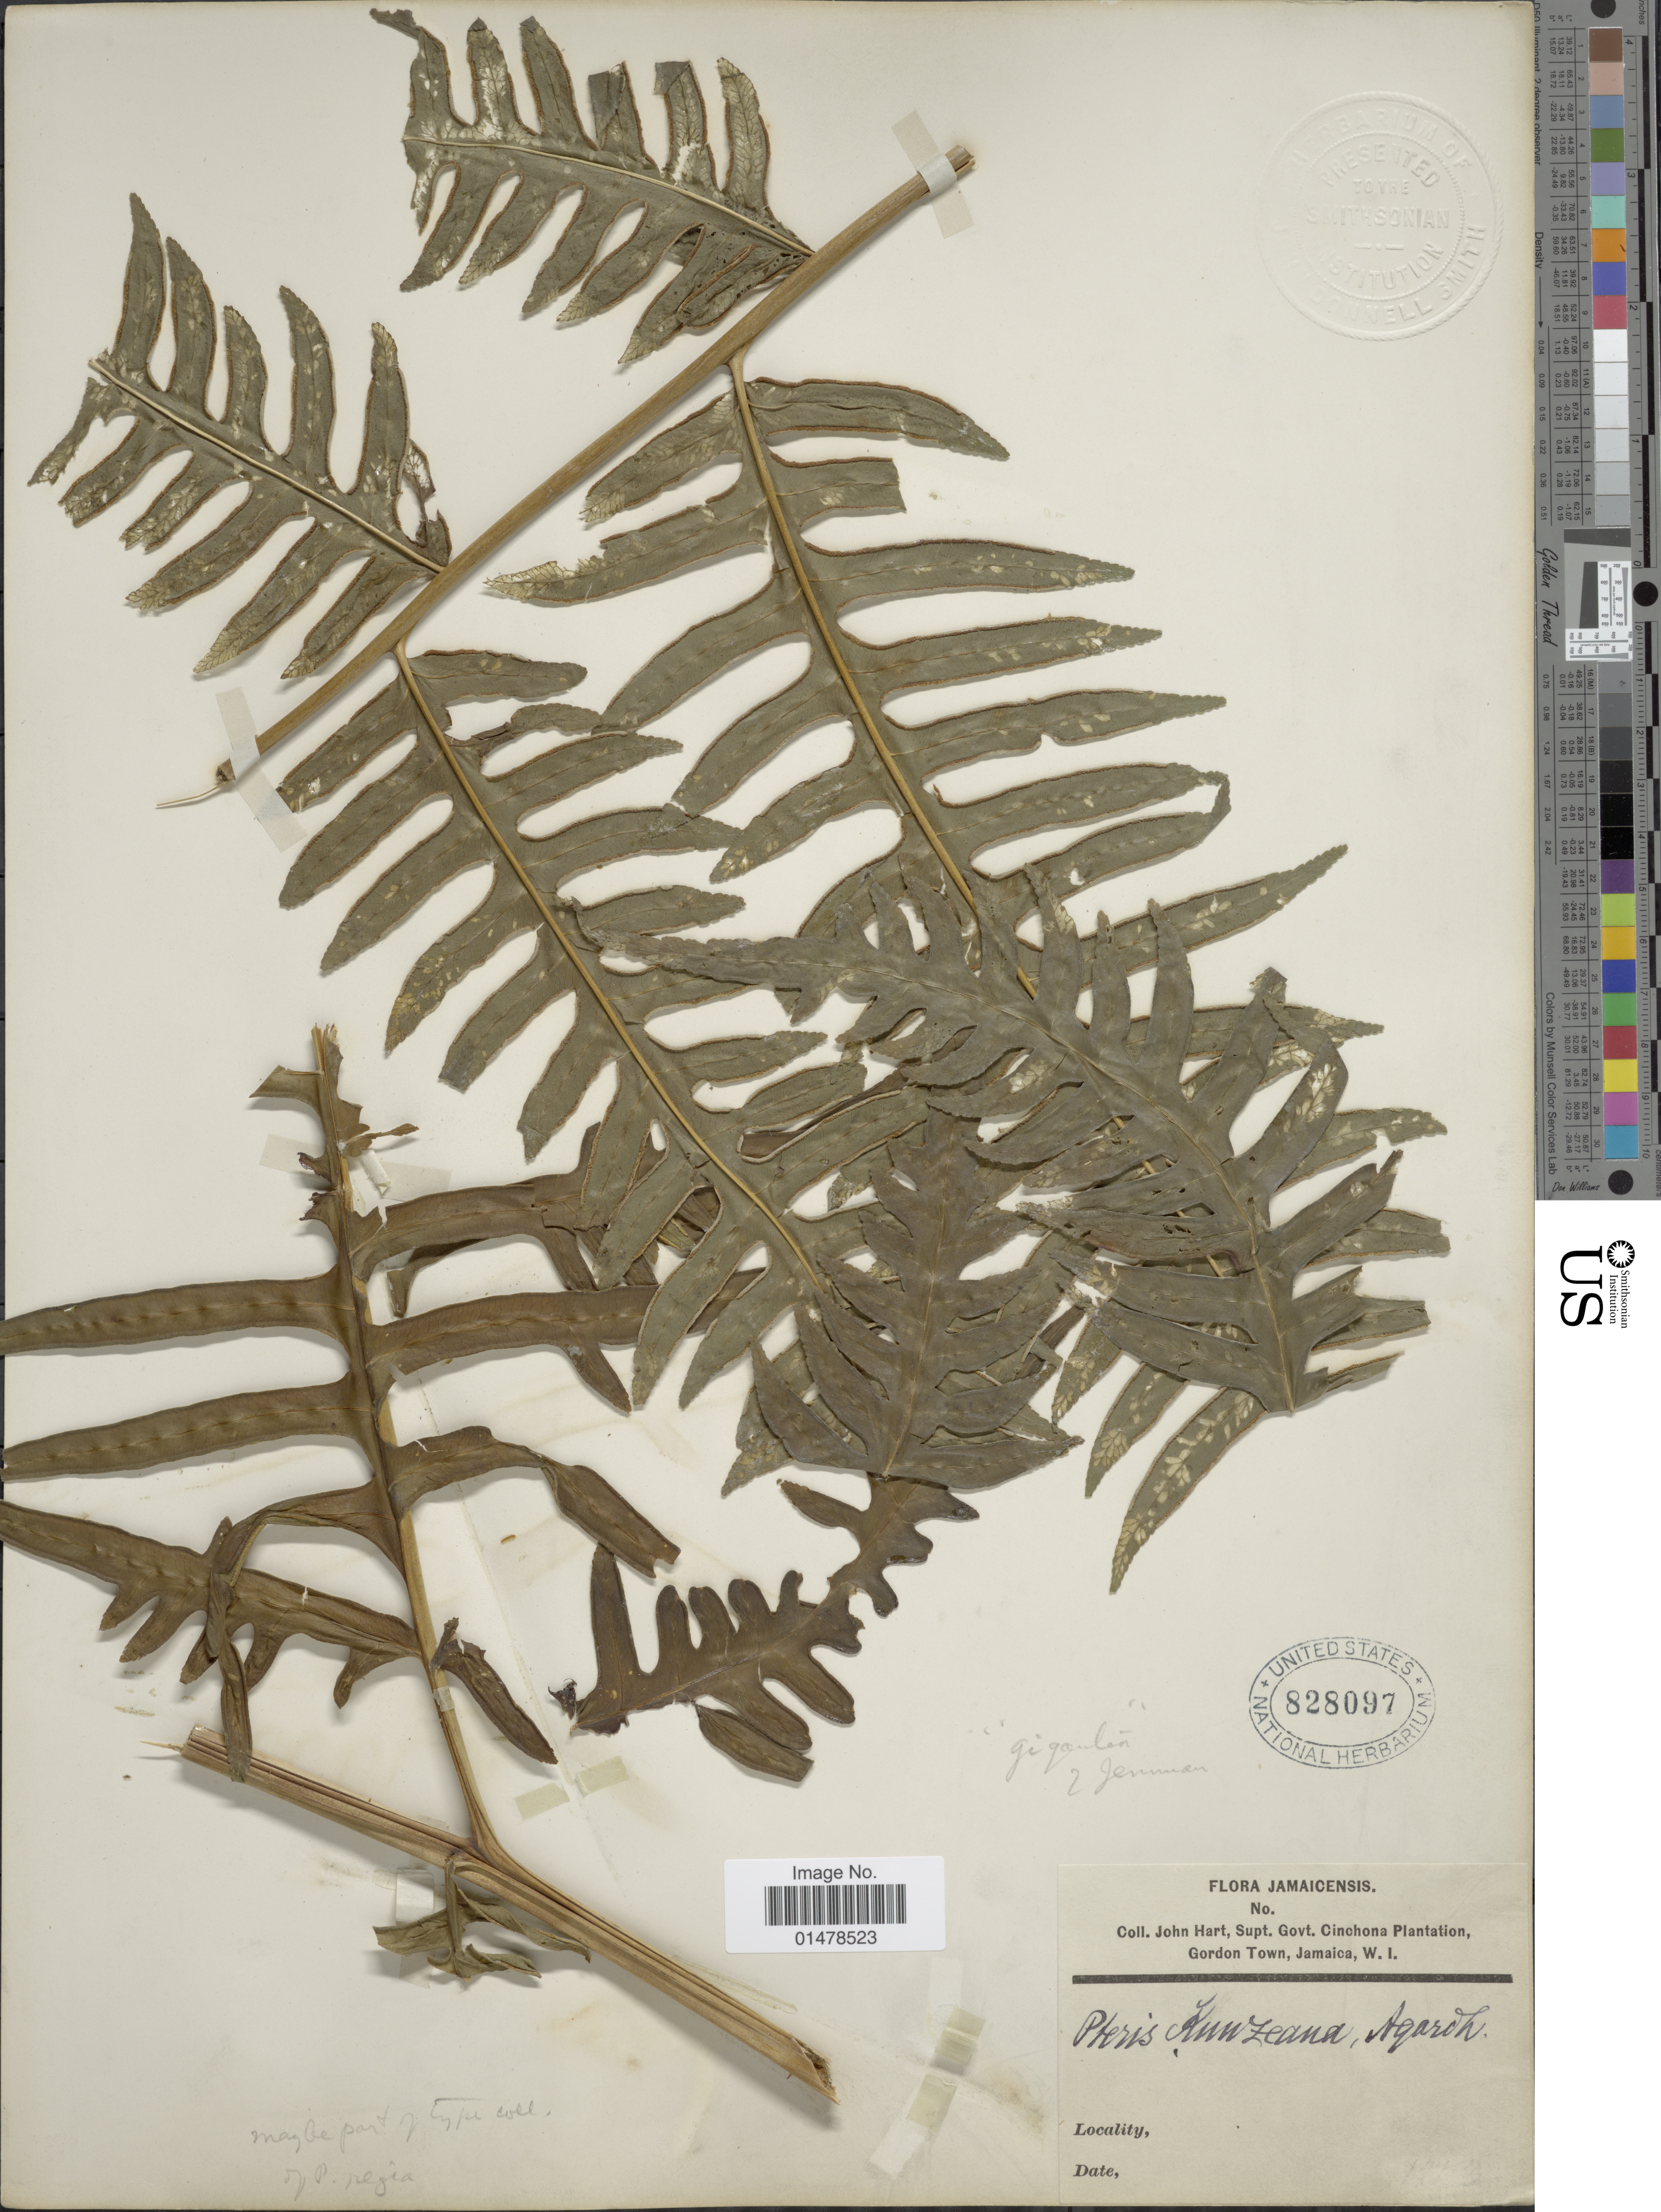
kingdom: Plantae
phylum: Tracheophyta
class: Polypodiopsida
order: Polypodiales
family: Pteridaceae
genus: Pteris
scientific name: Pteris arborea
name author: L.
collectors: J. H. Hart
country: Jamaica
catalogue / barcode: US 828097